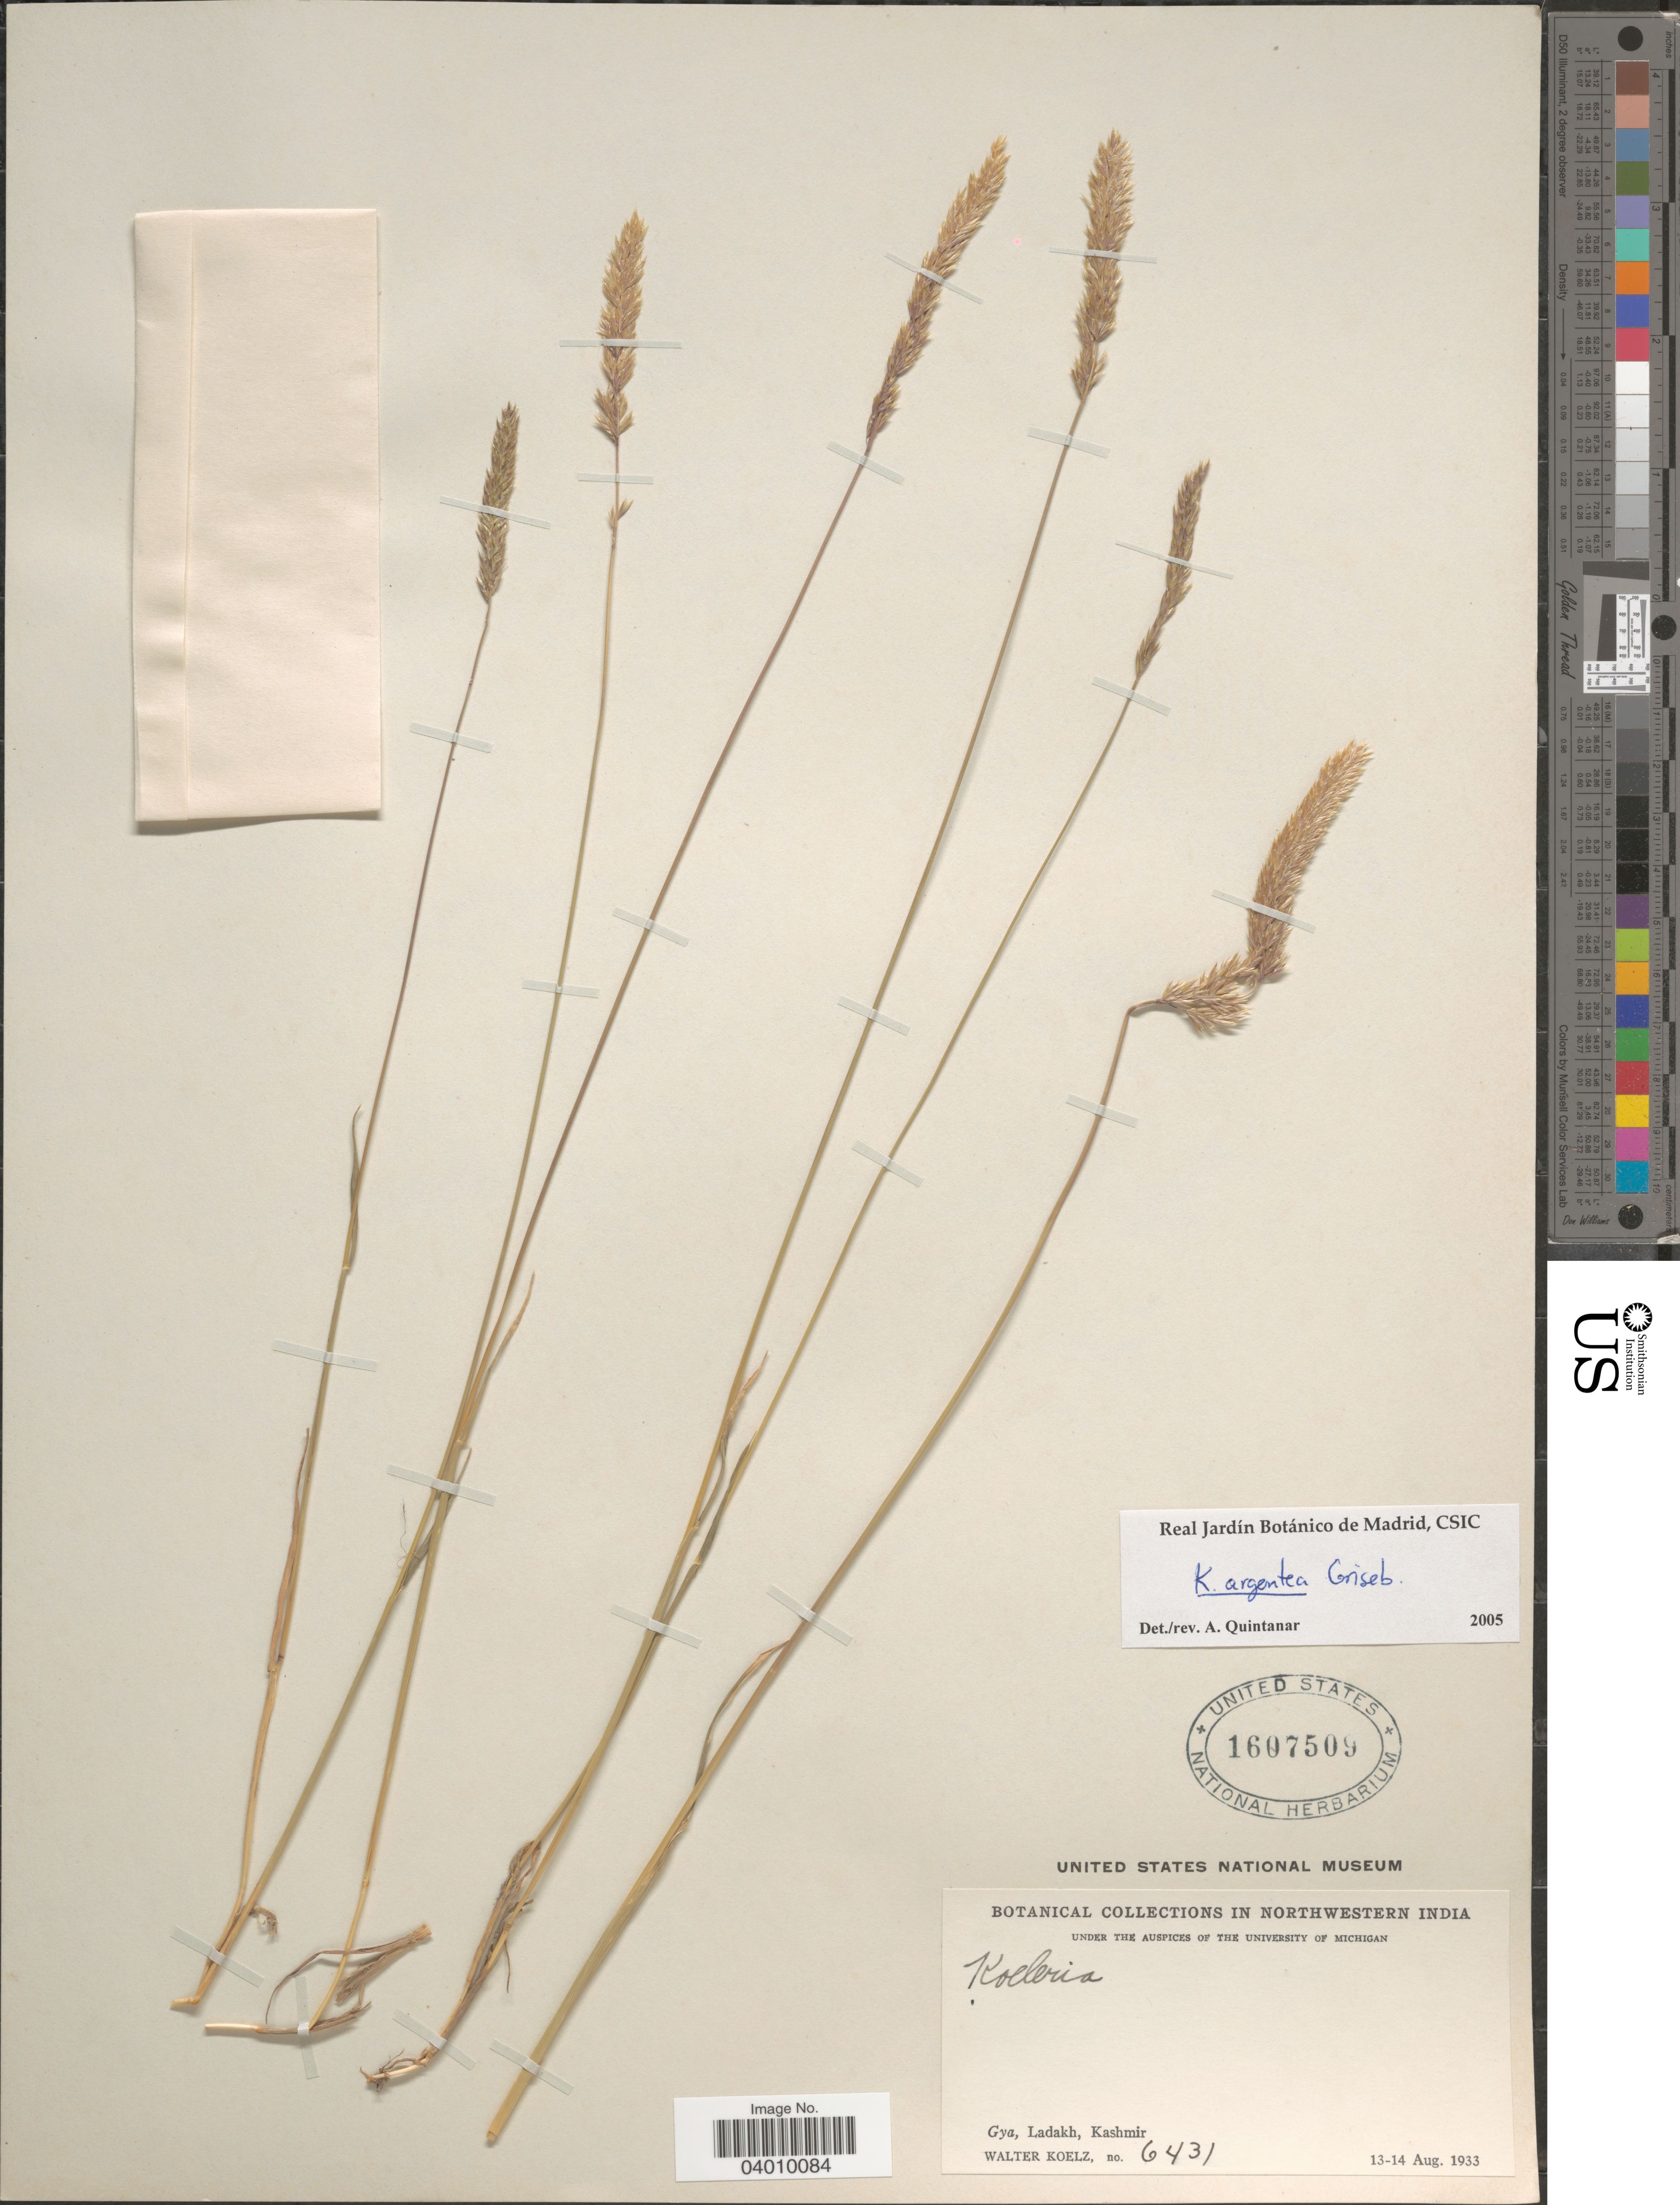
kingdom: Plantae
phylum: Tracheophyta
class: Liliopsida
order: Poales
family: Poaceae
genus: Koeleria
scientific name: Koeleria argentea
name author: Griseb.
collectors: W. N. Koelz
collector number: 6431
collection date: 1933-08-13/1933-08-14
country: India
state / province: Jammu and Kashmir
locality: Northwestern India. Gya, Ladakh, Kashmir.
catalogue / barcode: US 1607509